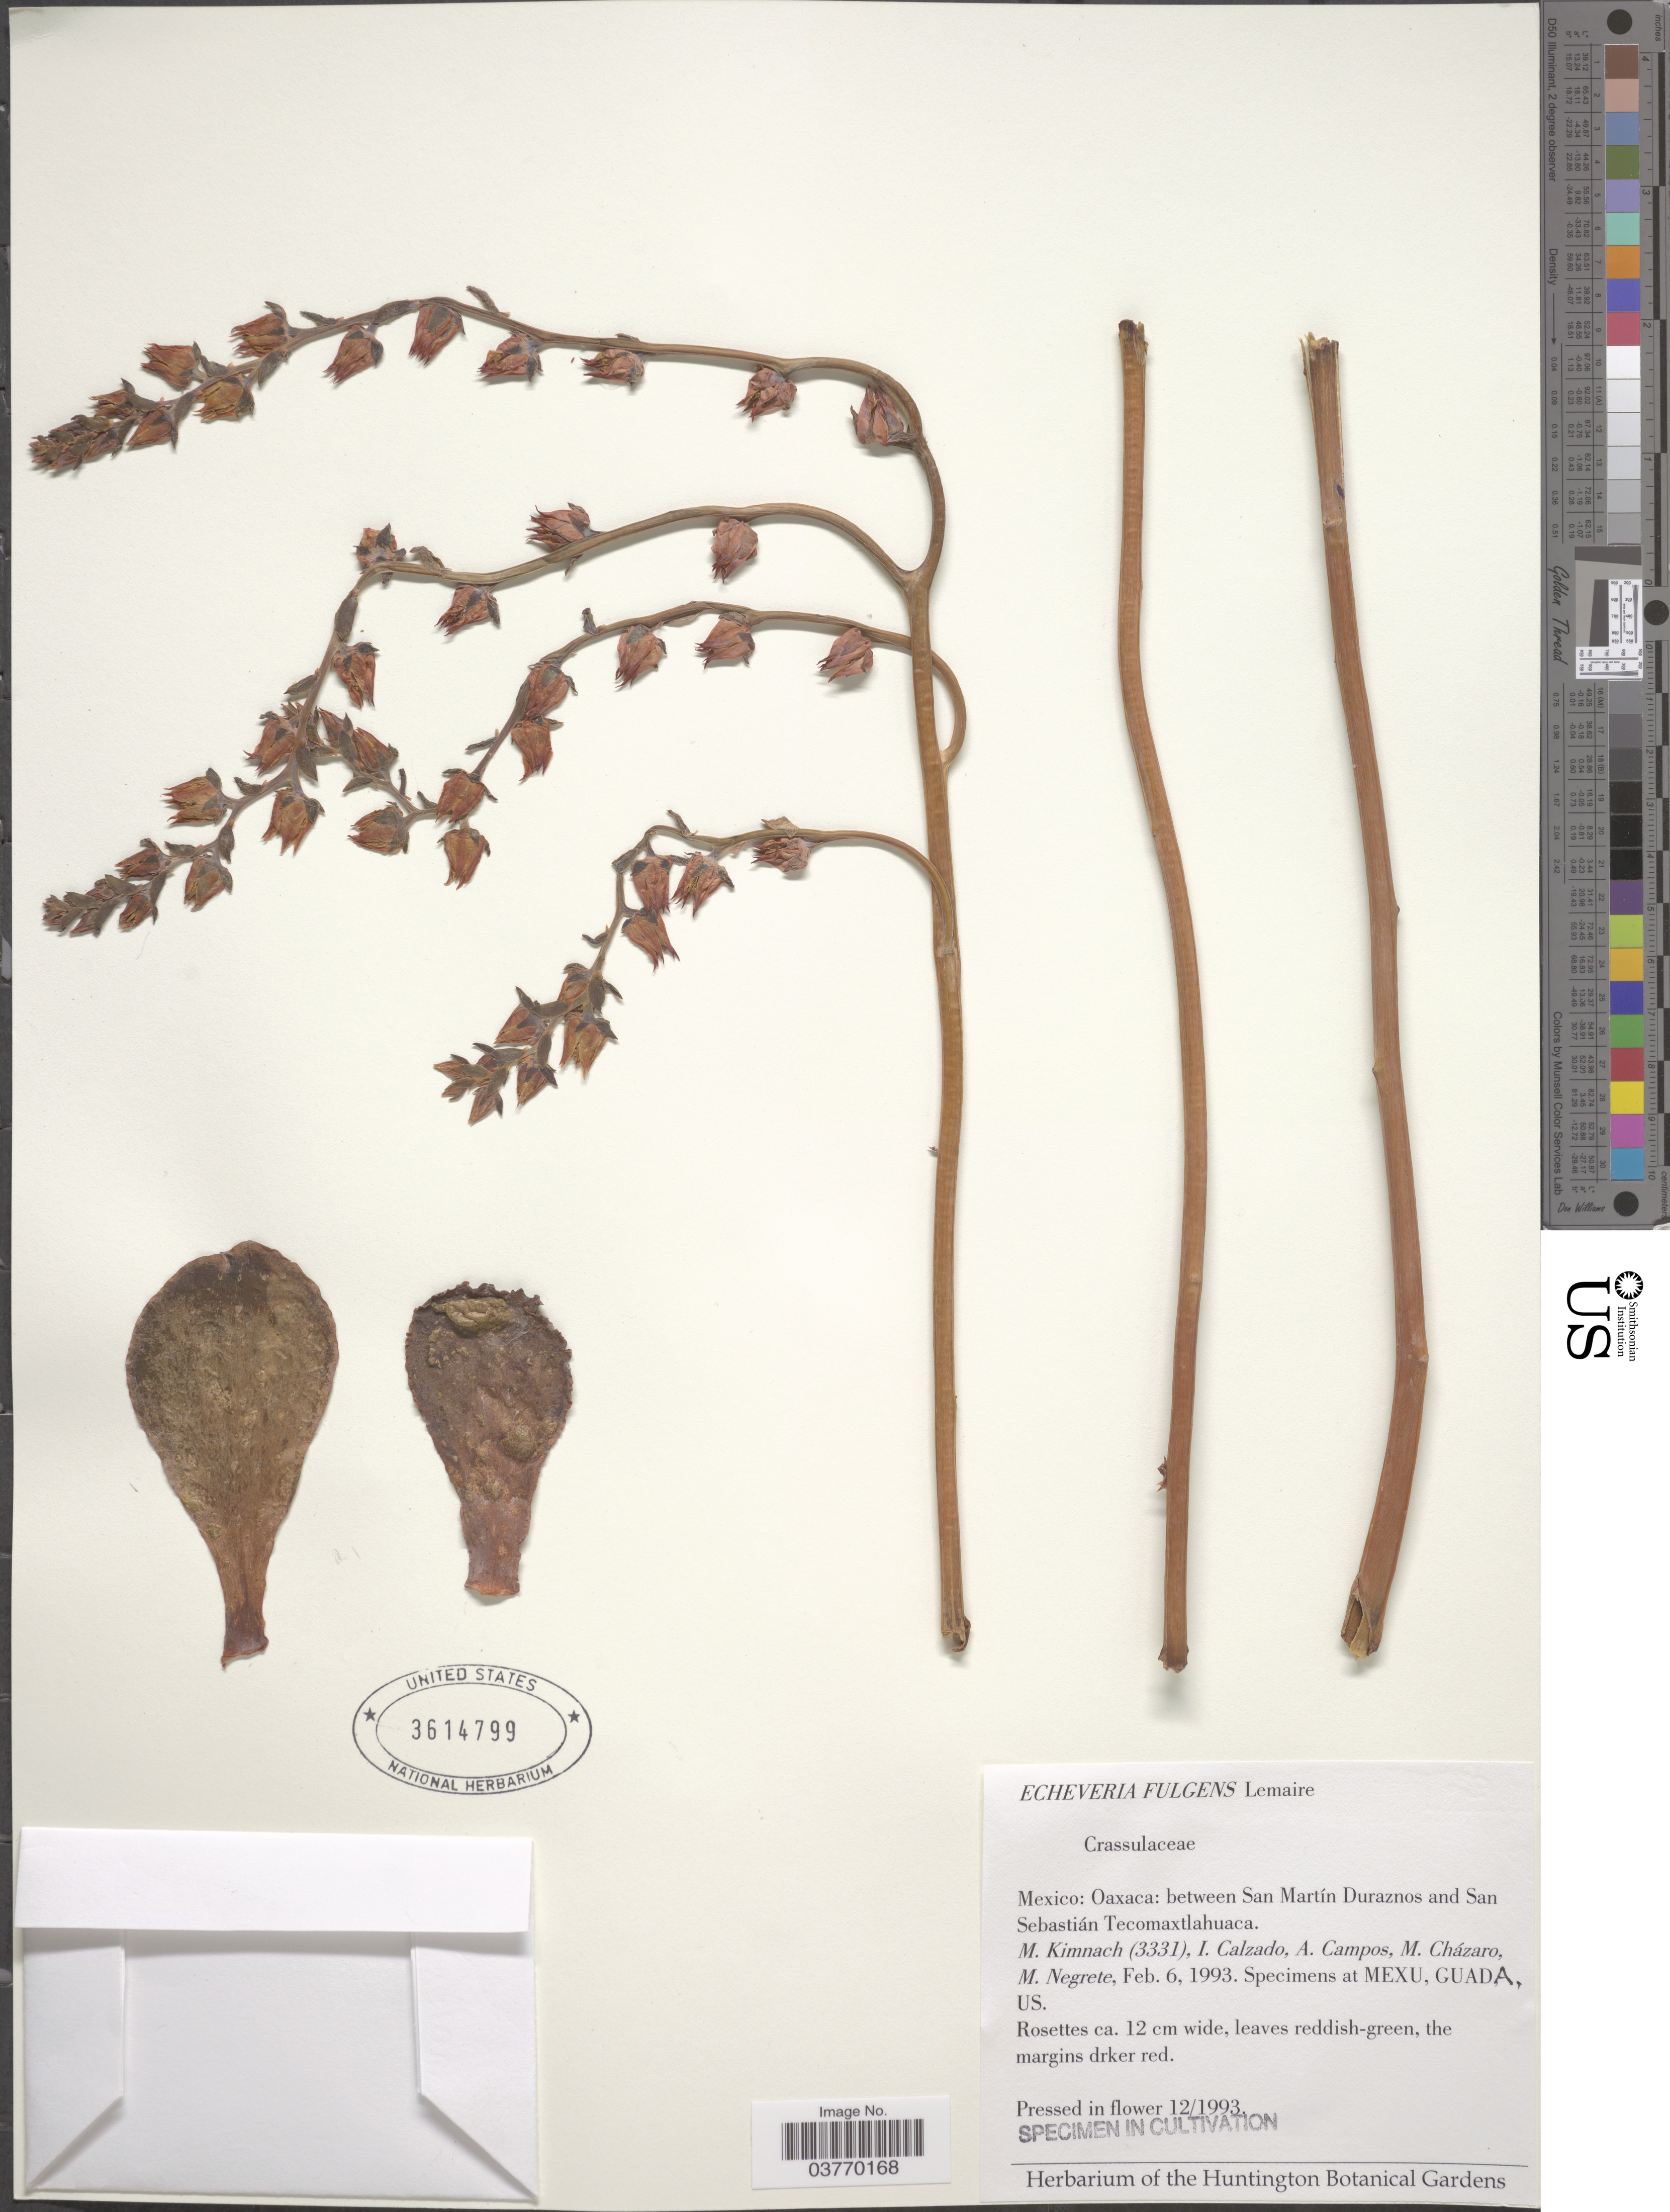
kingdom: Plantae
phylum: Tracheophyta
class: Magnoliopsida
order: Saxifragales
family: Crassulaceae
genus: Echeveria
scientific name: Echeveria fulgens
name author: Lem.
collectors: M. W. Kimnach, I. Calzado, Á. Campos, M. Chazaro & M. Negrete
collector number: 3331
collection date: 1993-02-06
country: Mexico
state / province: Oaxaca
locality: Between San Martín Duraznos and San Sebastían Tecomaxtlahuaca.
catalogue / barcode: US 3614799